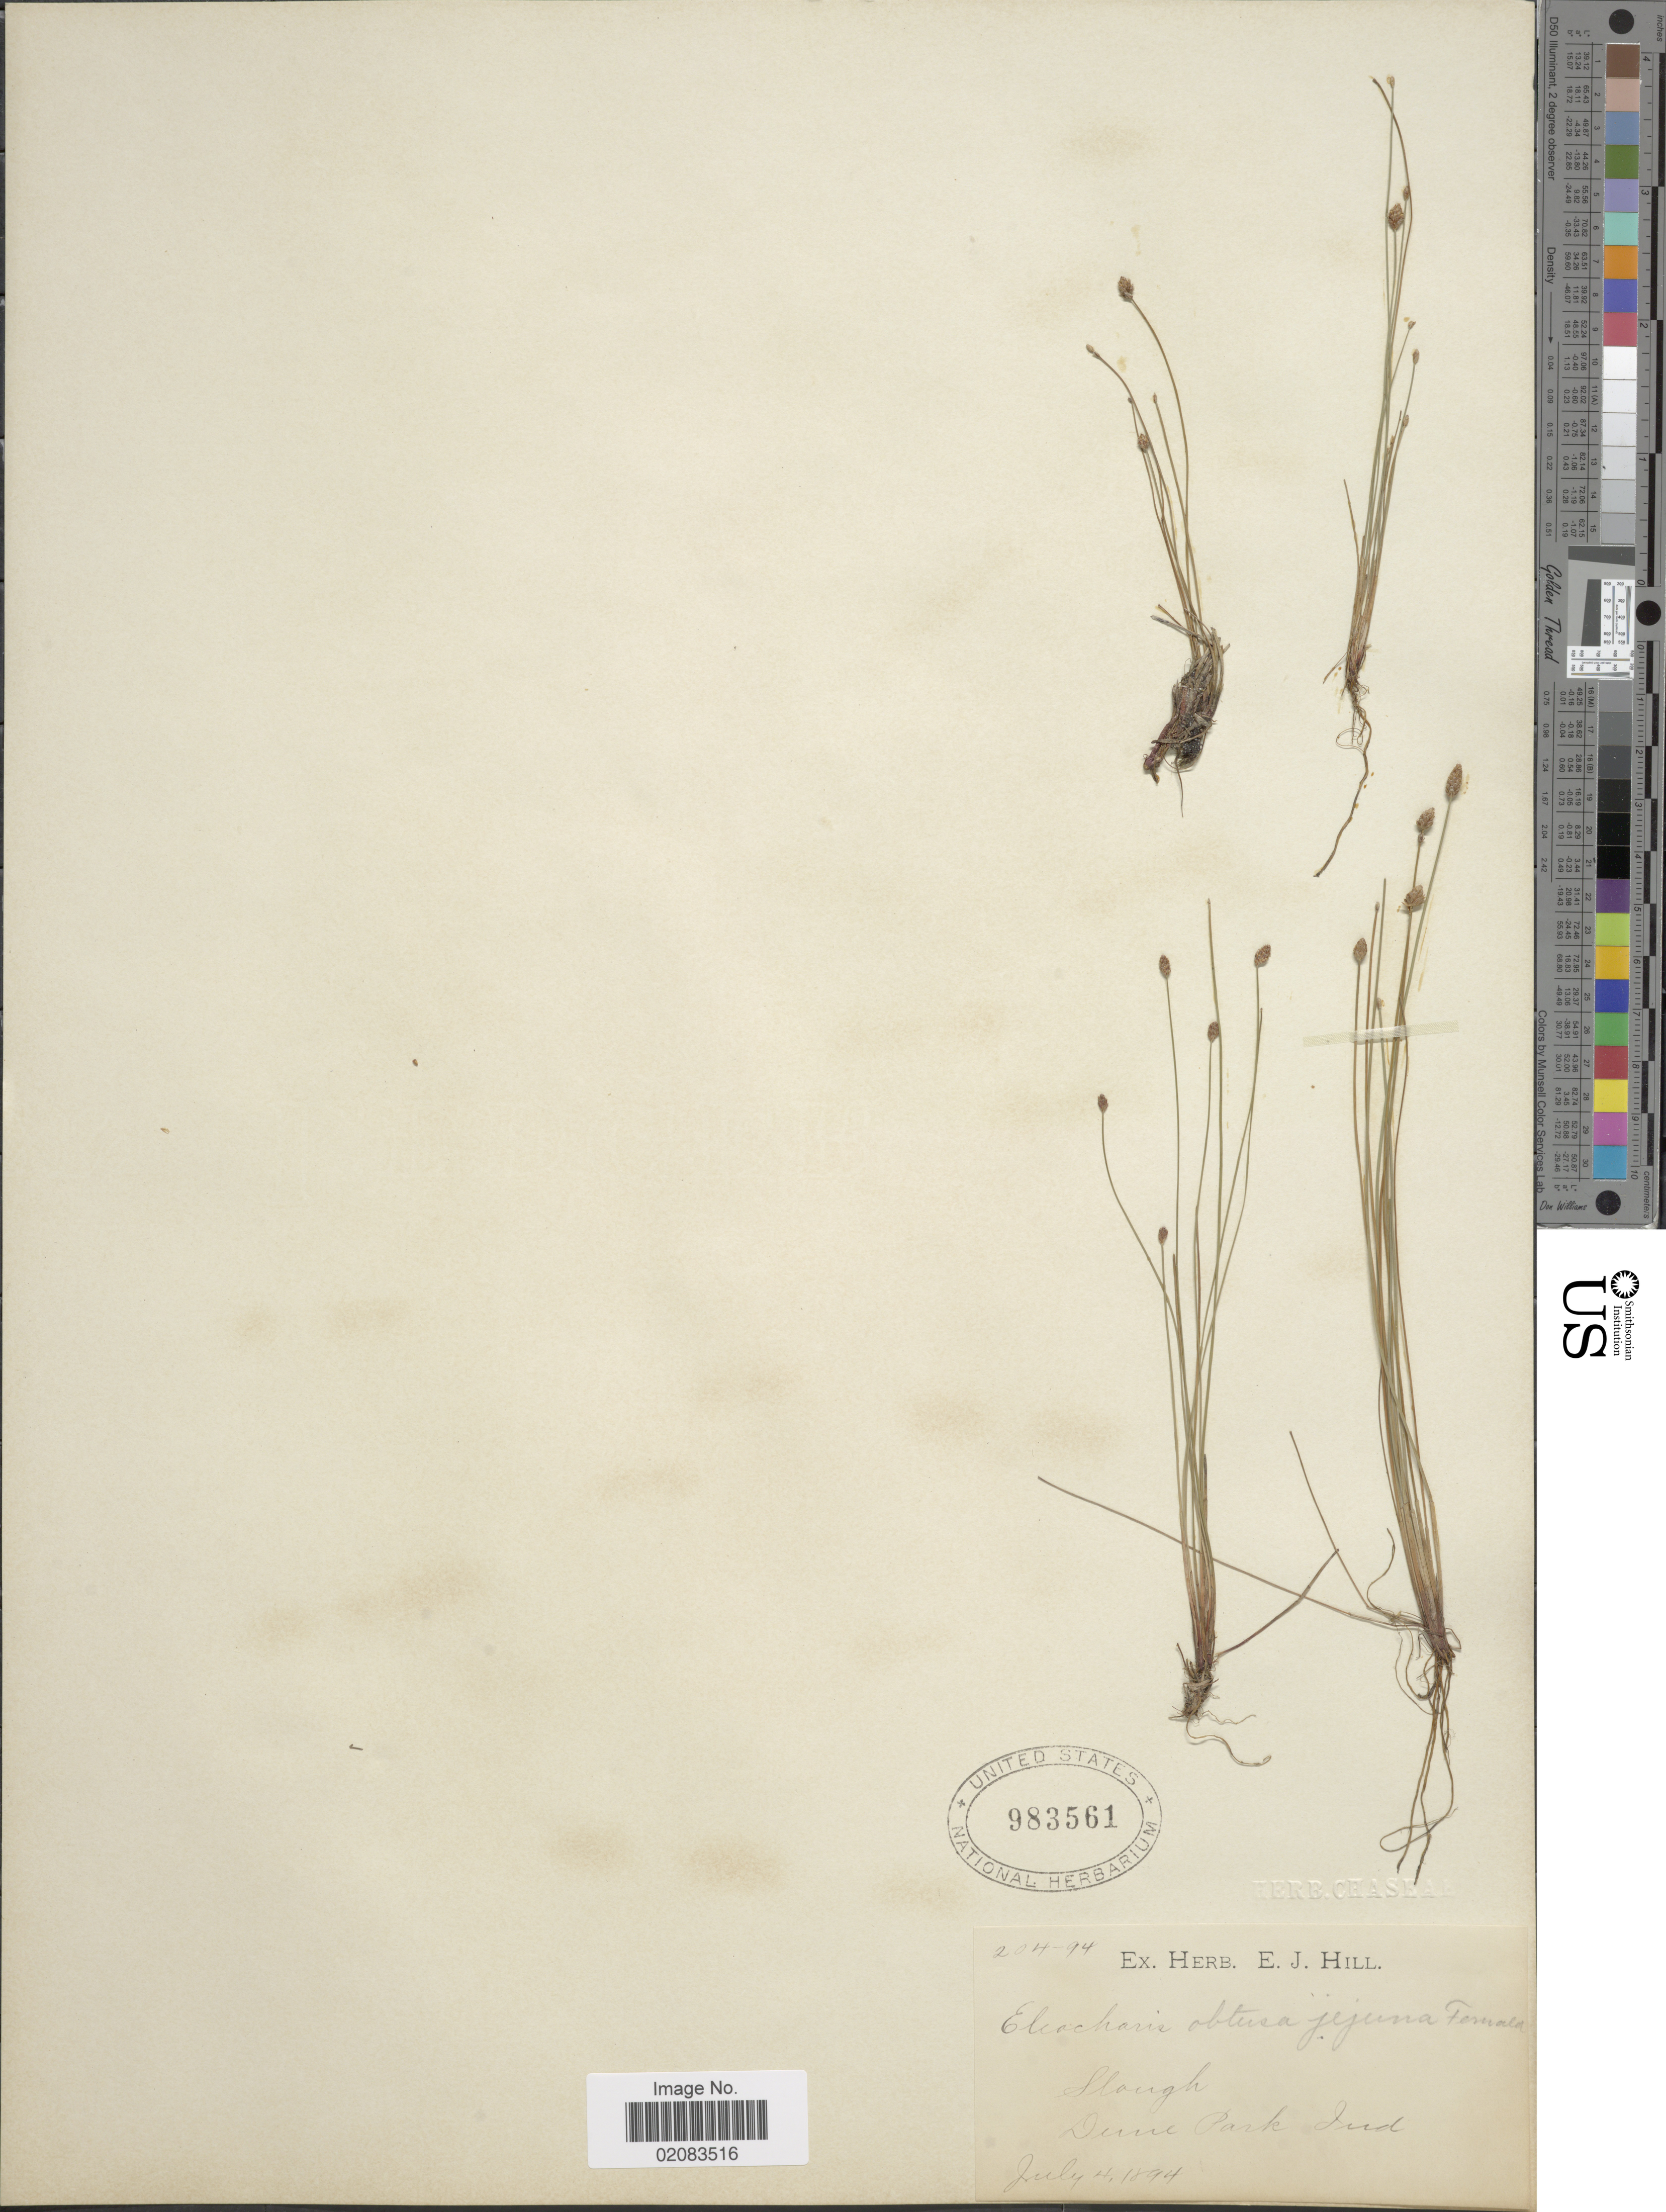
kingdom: Plantae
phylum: Tracheophyta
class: Liliopsida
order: Poales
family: Cyperaceae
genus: Eleocharis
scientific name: Eleocharis obtusa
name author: (Willd.) Schult.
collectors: ex herb. E.J. Hill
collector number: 204-94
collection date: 1894-07-04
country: United States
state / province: Indiana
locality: Slough, Dune Park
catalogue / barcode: US 983561